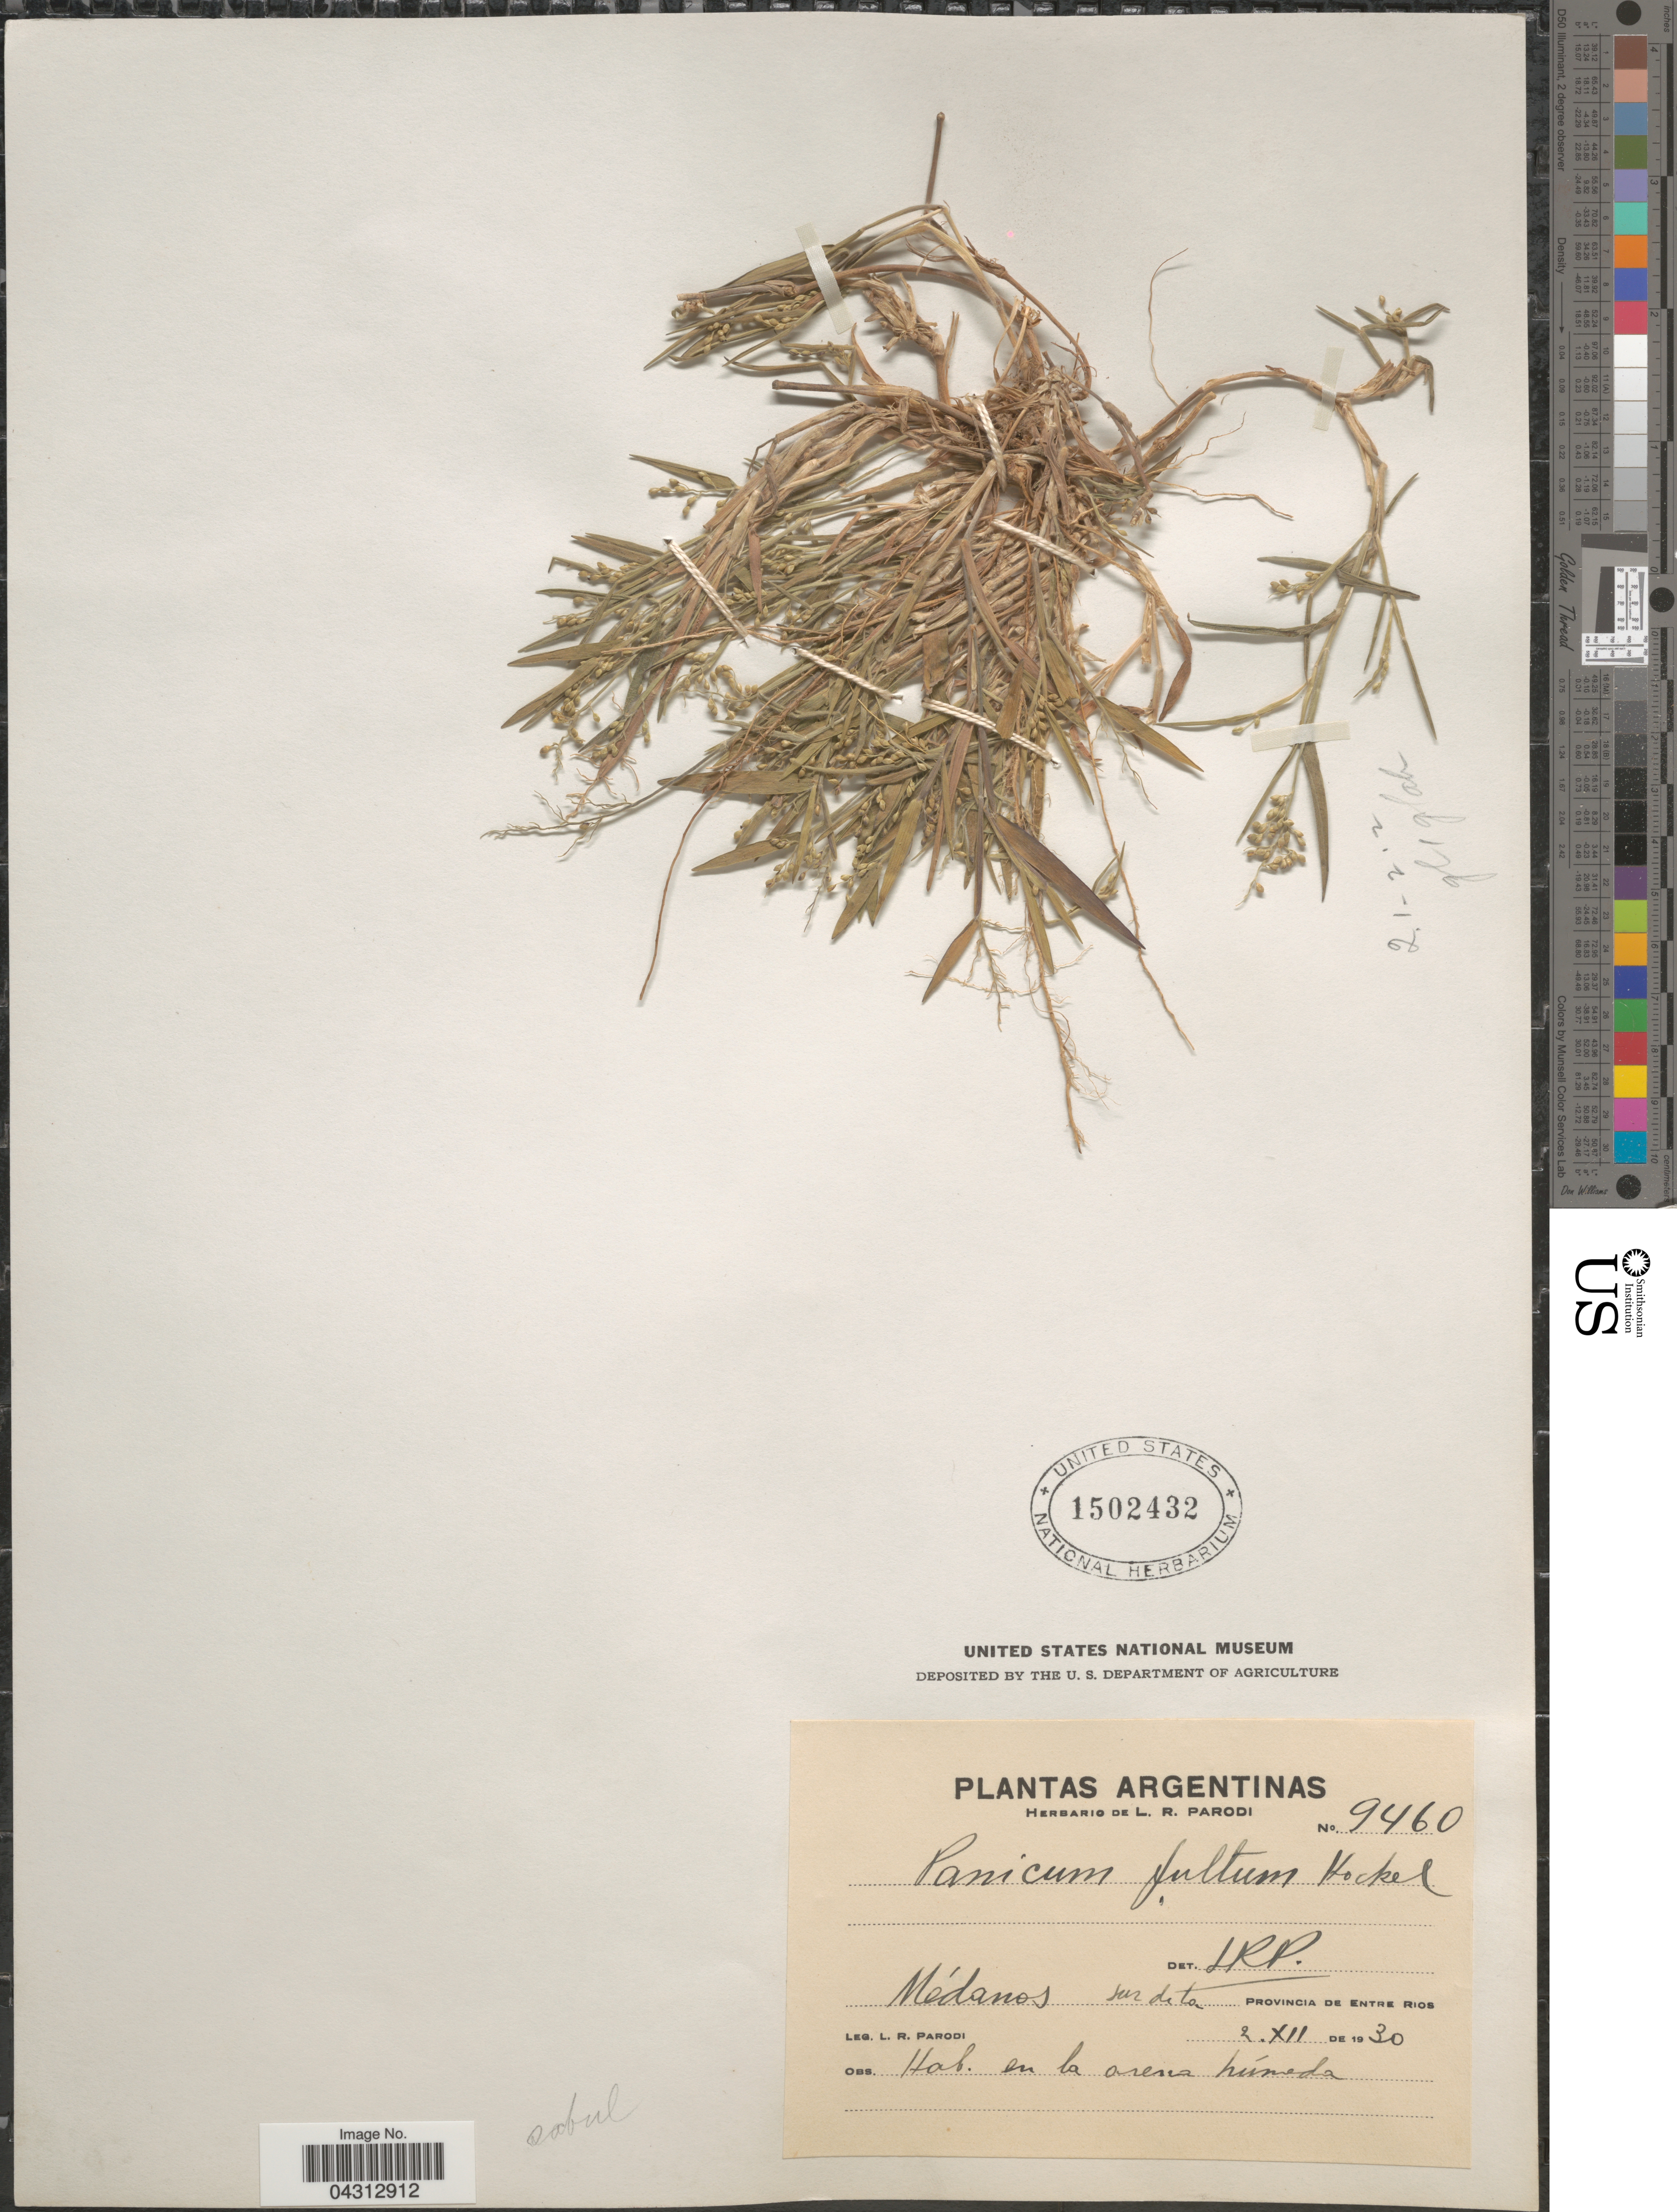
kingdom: Plantae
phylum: Tracheophyta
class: Liliopsida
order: Poales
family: Poaceae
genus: Dichanthelium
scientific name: Dichanthelium sabulorum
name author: (Lam.) Gould & C.A. Clark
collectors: L. R. Parodi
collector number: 9460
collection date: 1930-12-02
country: Argentina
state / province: Entre Rios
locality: Médanos.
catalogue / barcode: US 1502432